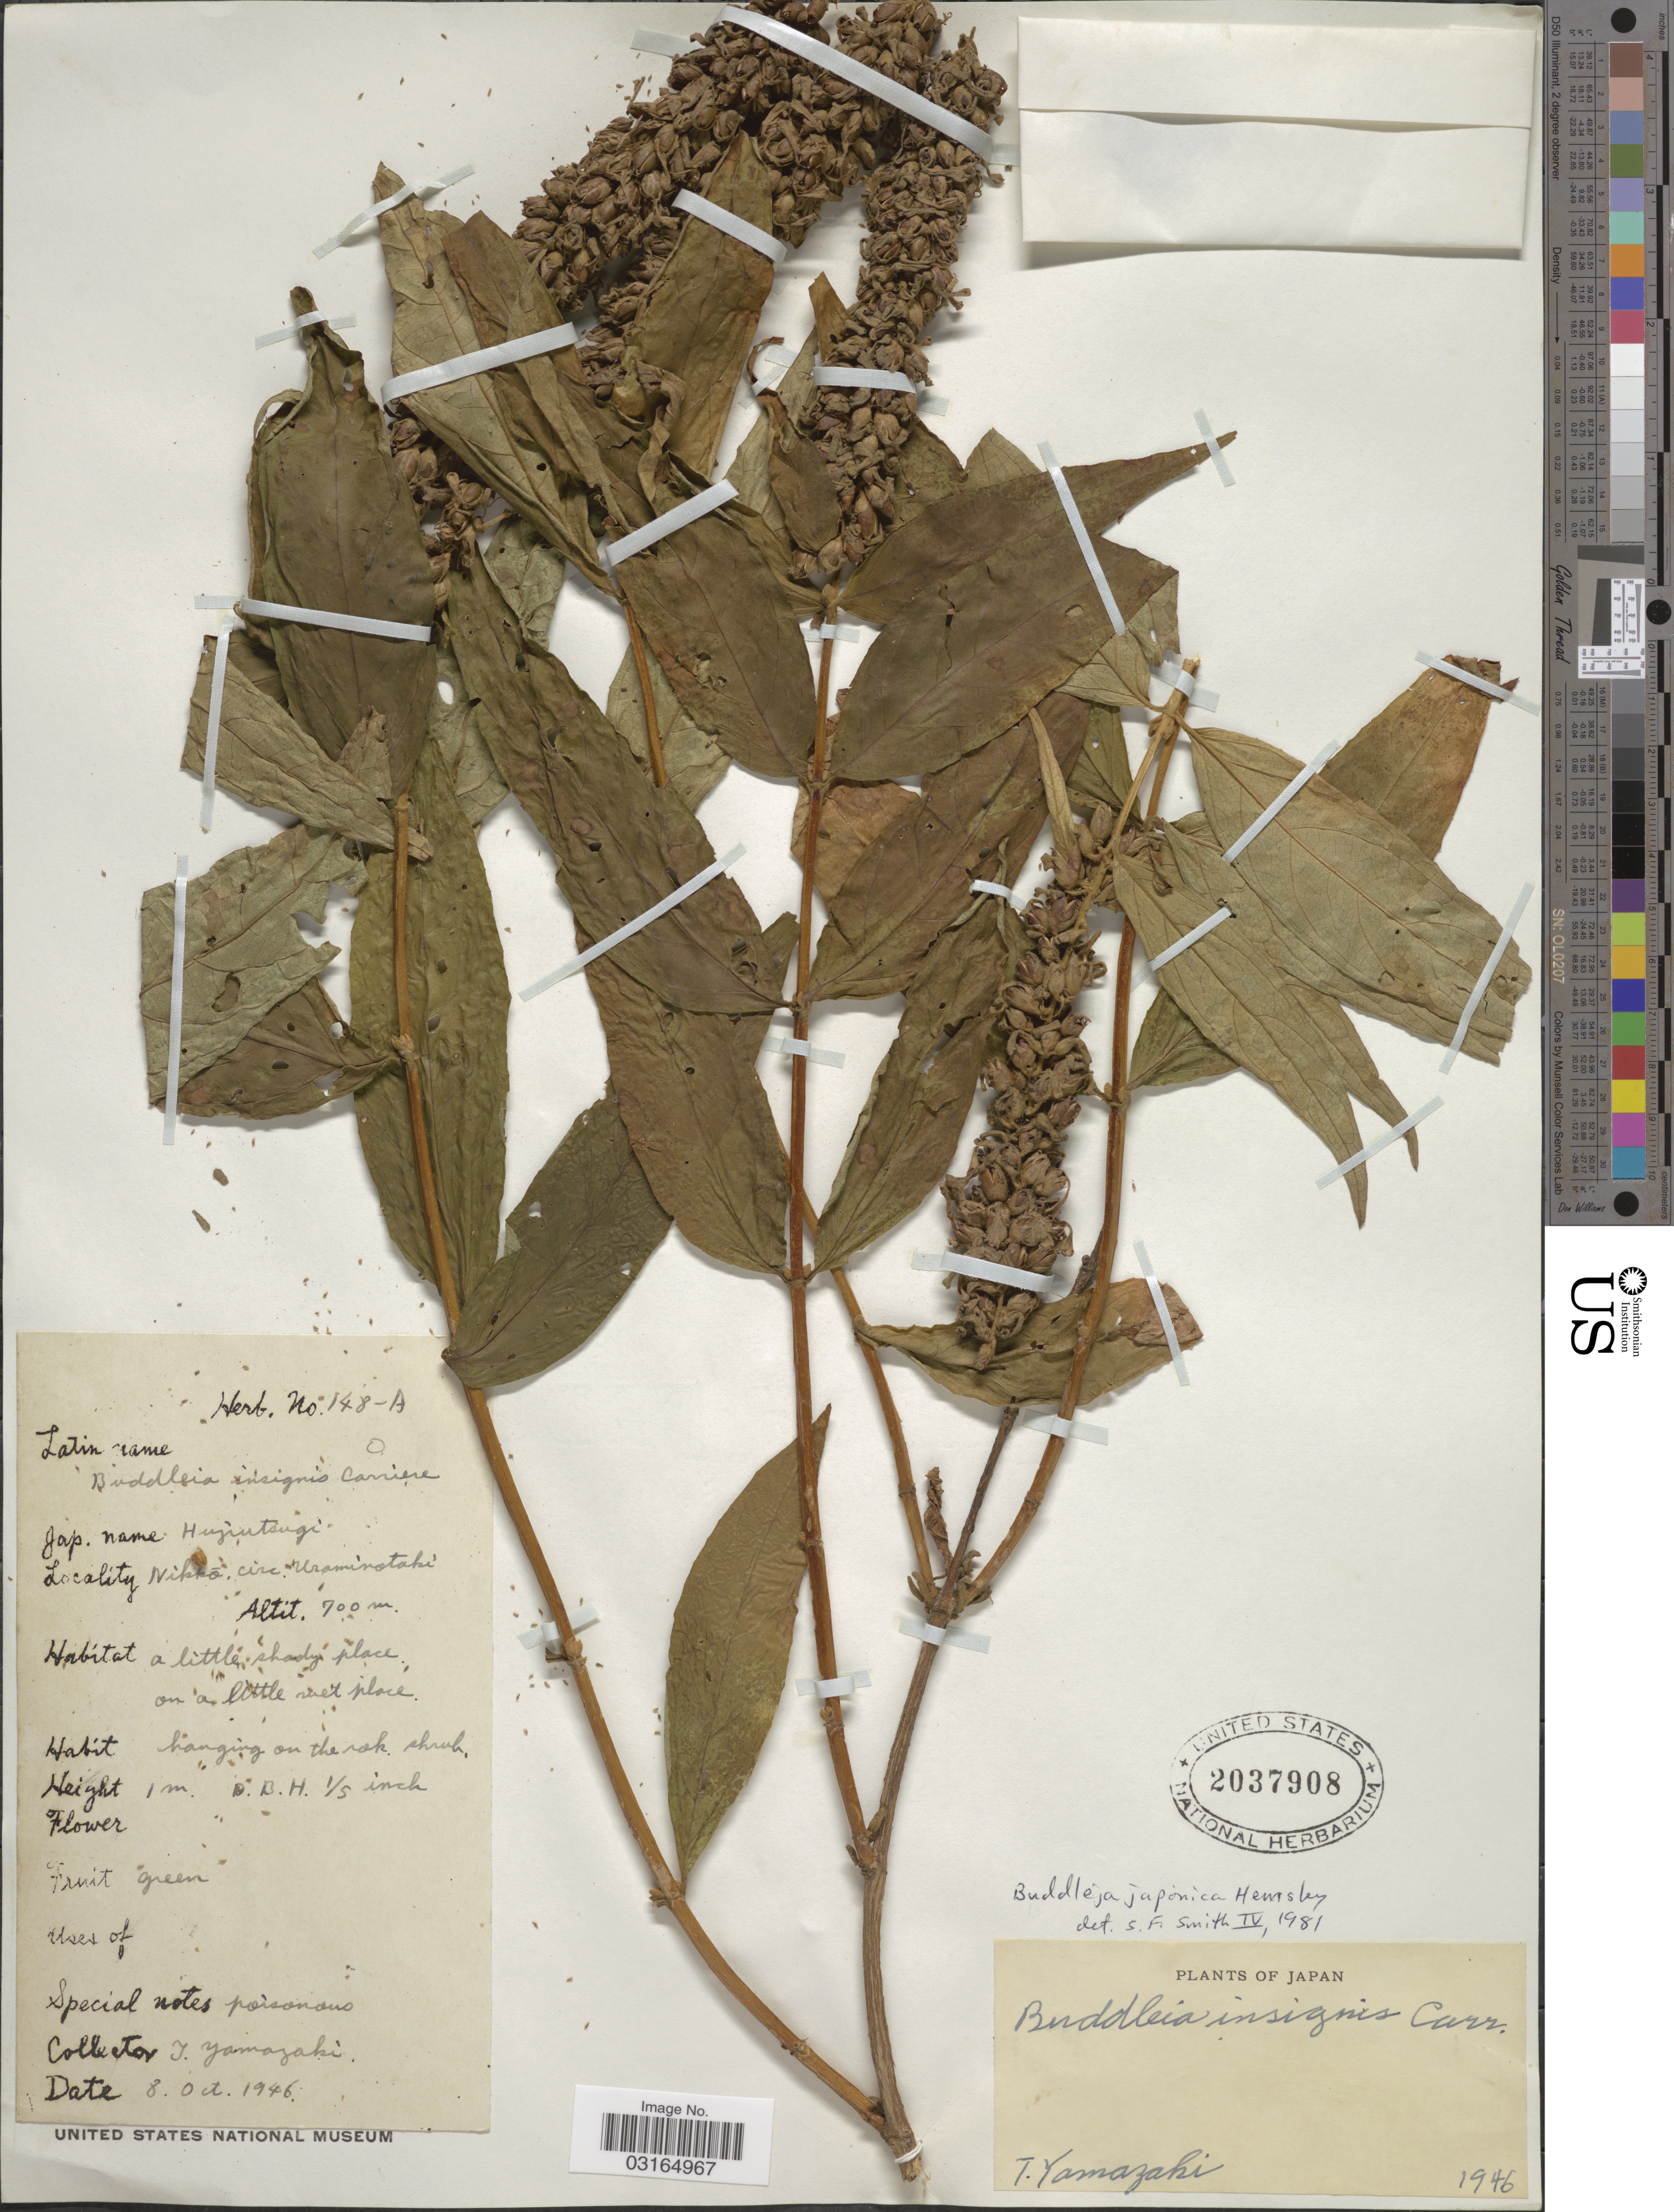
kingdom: Plantae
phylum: Tracheophyta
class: Magnoliopsida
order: Lamiales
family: Scrophulariaceae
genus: Buddleja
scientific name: Buddleja japonica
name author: Hemsl.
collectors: T. Yamazaki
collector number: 148-A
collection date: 1946-10-08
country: Japan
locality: Nikkó circ. Uraminotaki.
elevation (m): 700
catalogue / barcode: US 2037908